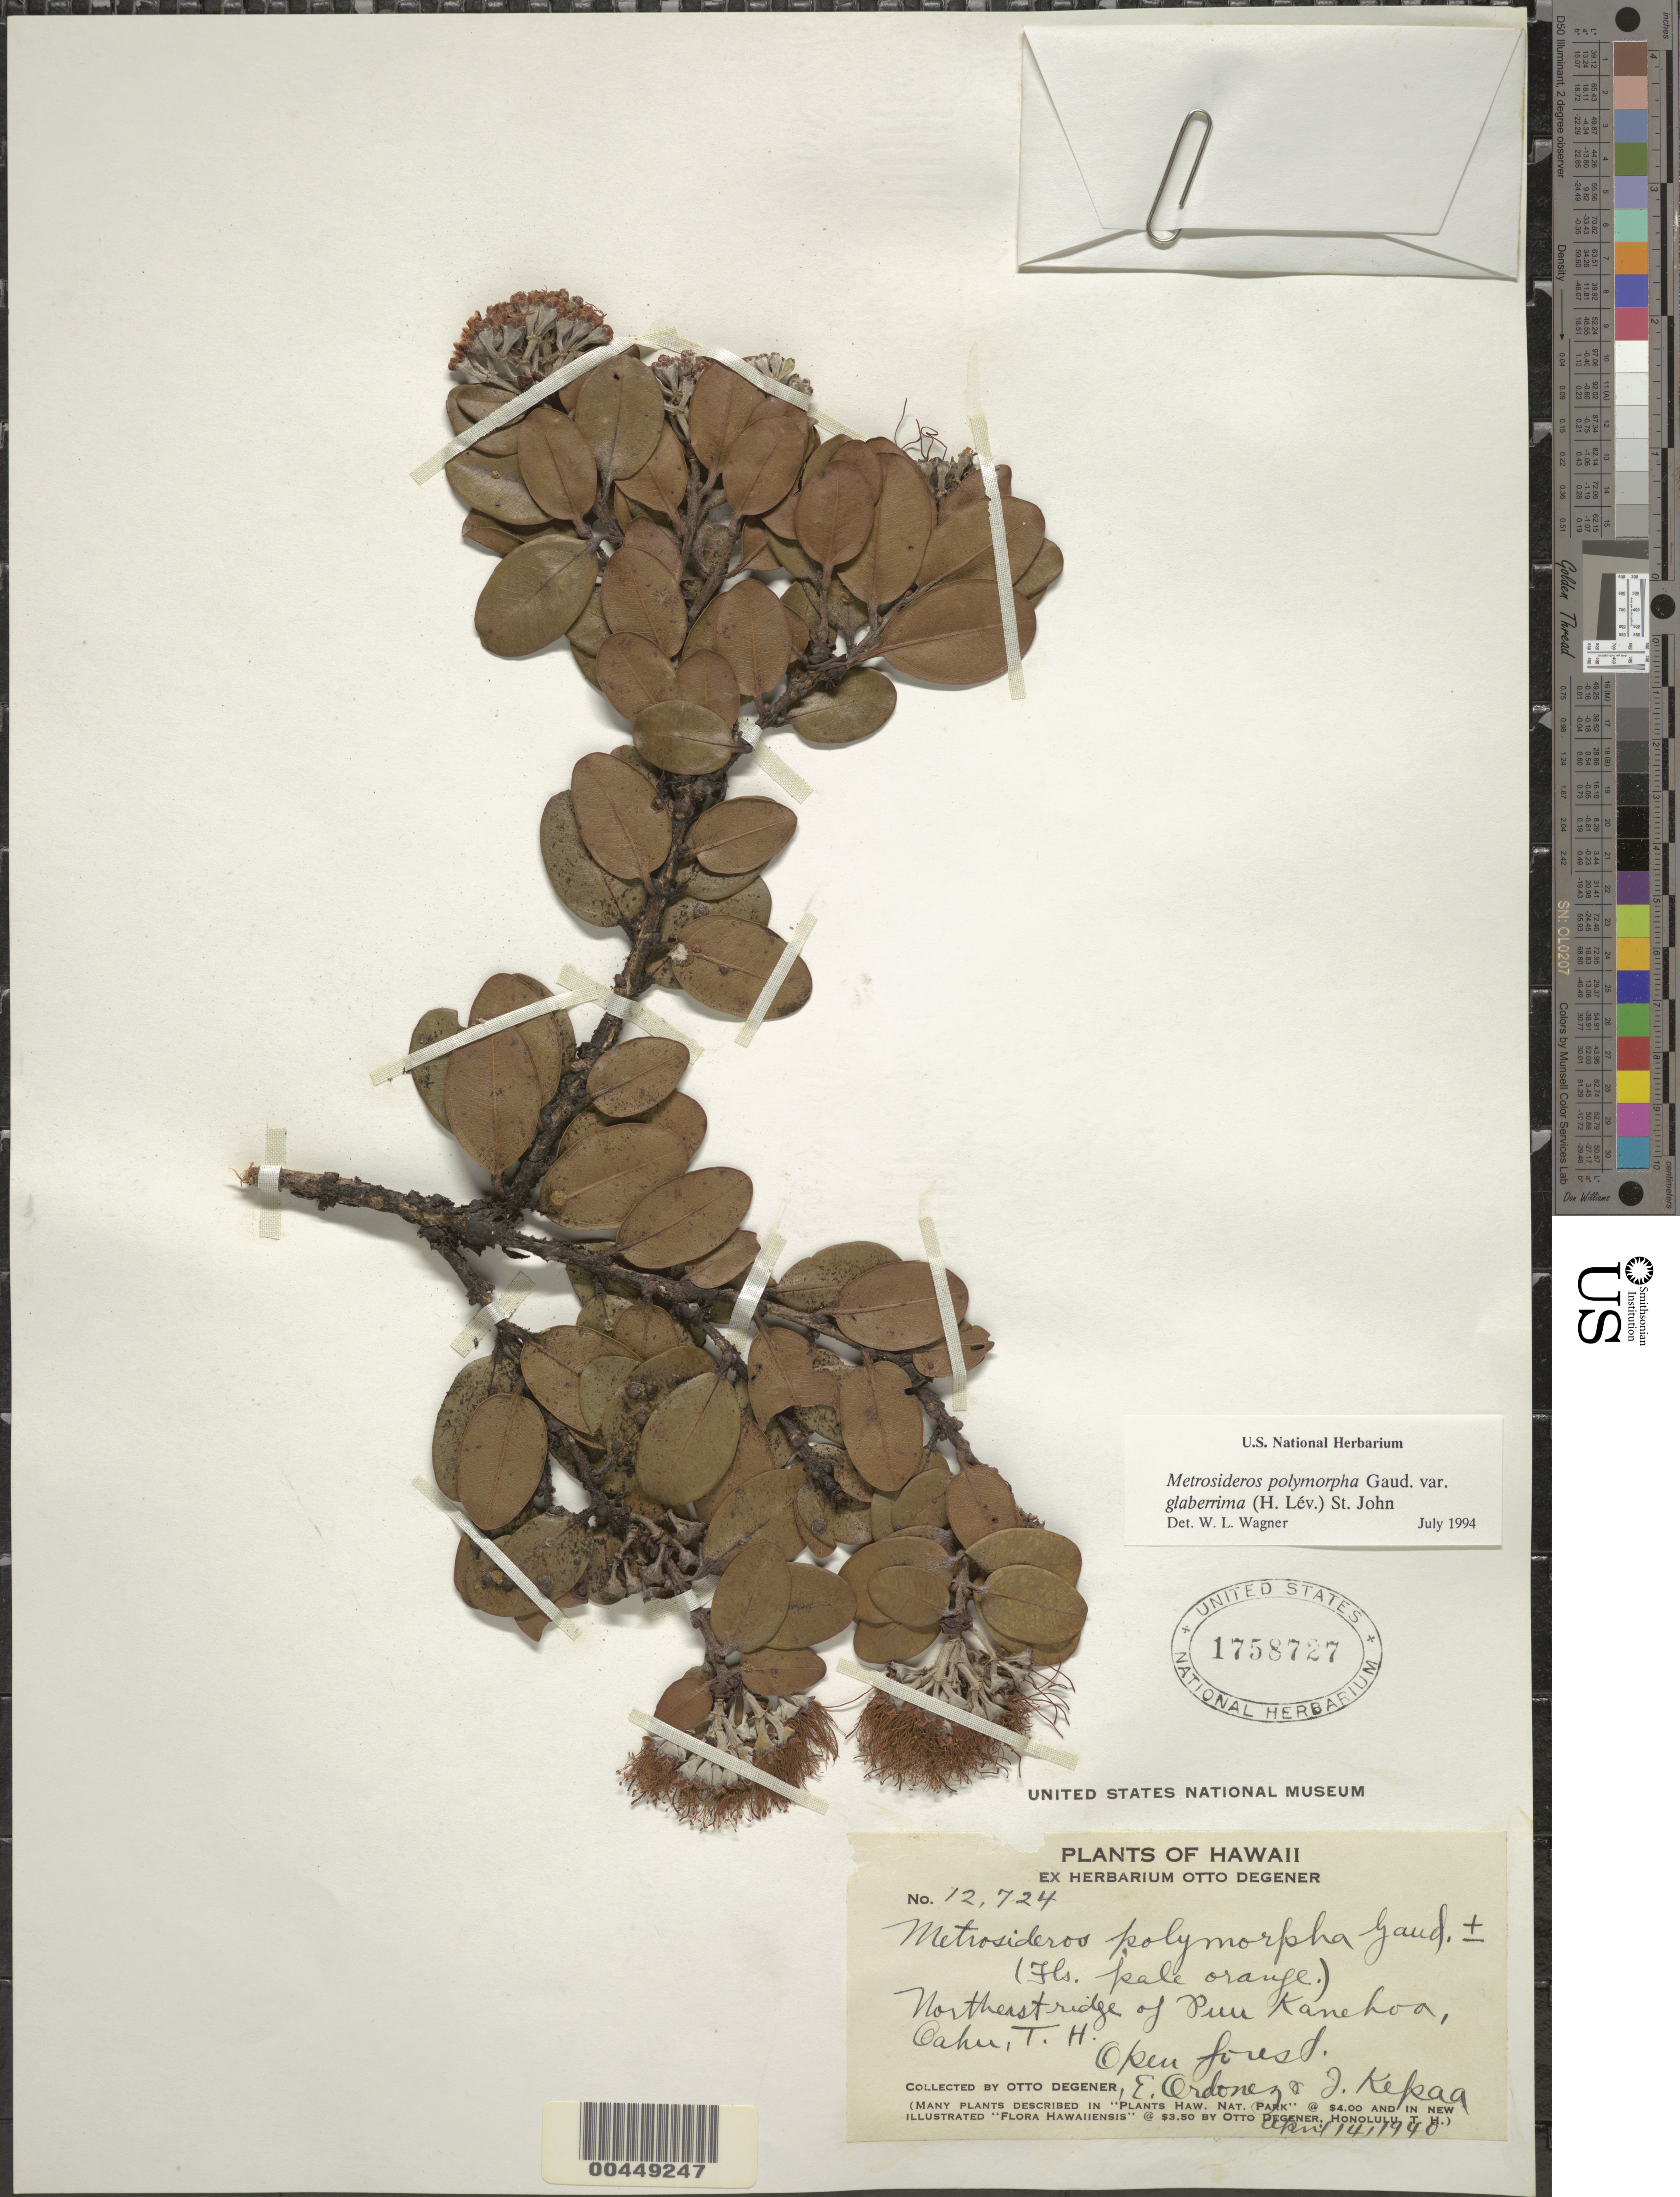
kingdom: Plantae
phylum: Tracheophyta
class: Magnoliopsida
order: Myrtales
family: Myrtaceae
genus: Metrosideros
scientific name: Metrosideros polymorpha var. glaberrima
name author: (H. Lév.) H. St. John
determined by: Wagner, W. L., (BOT), Smithsonian Institution - National Museum of Natural History (UNITED STATES)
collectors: O. Degener, E. Ordonez & J. Kepaa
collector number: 12724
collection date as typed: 14 Apr 1940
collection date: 1940-04-14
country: United States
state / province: Hawaii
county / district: Honolulu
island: Oahu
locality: NE ridge of Puu Kanehoa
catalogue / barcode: US 1758727